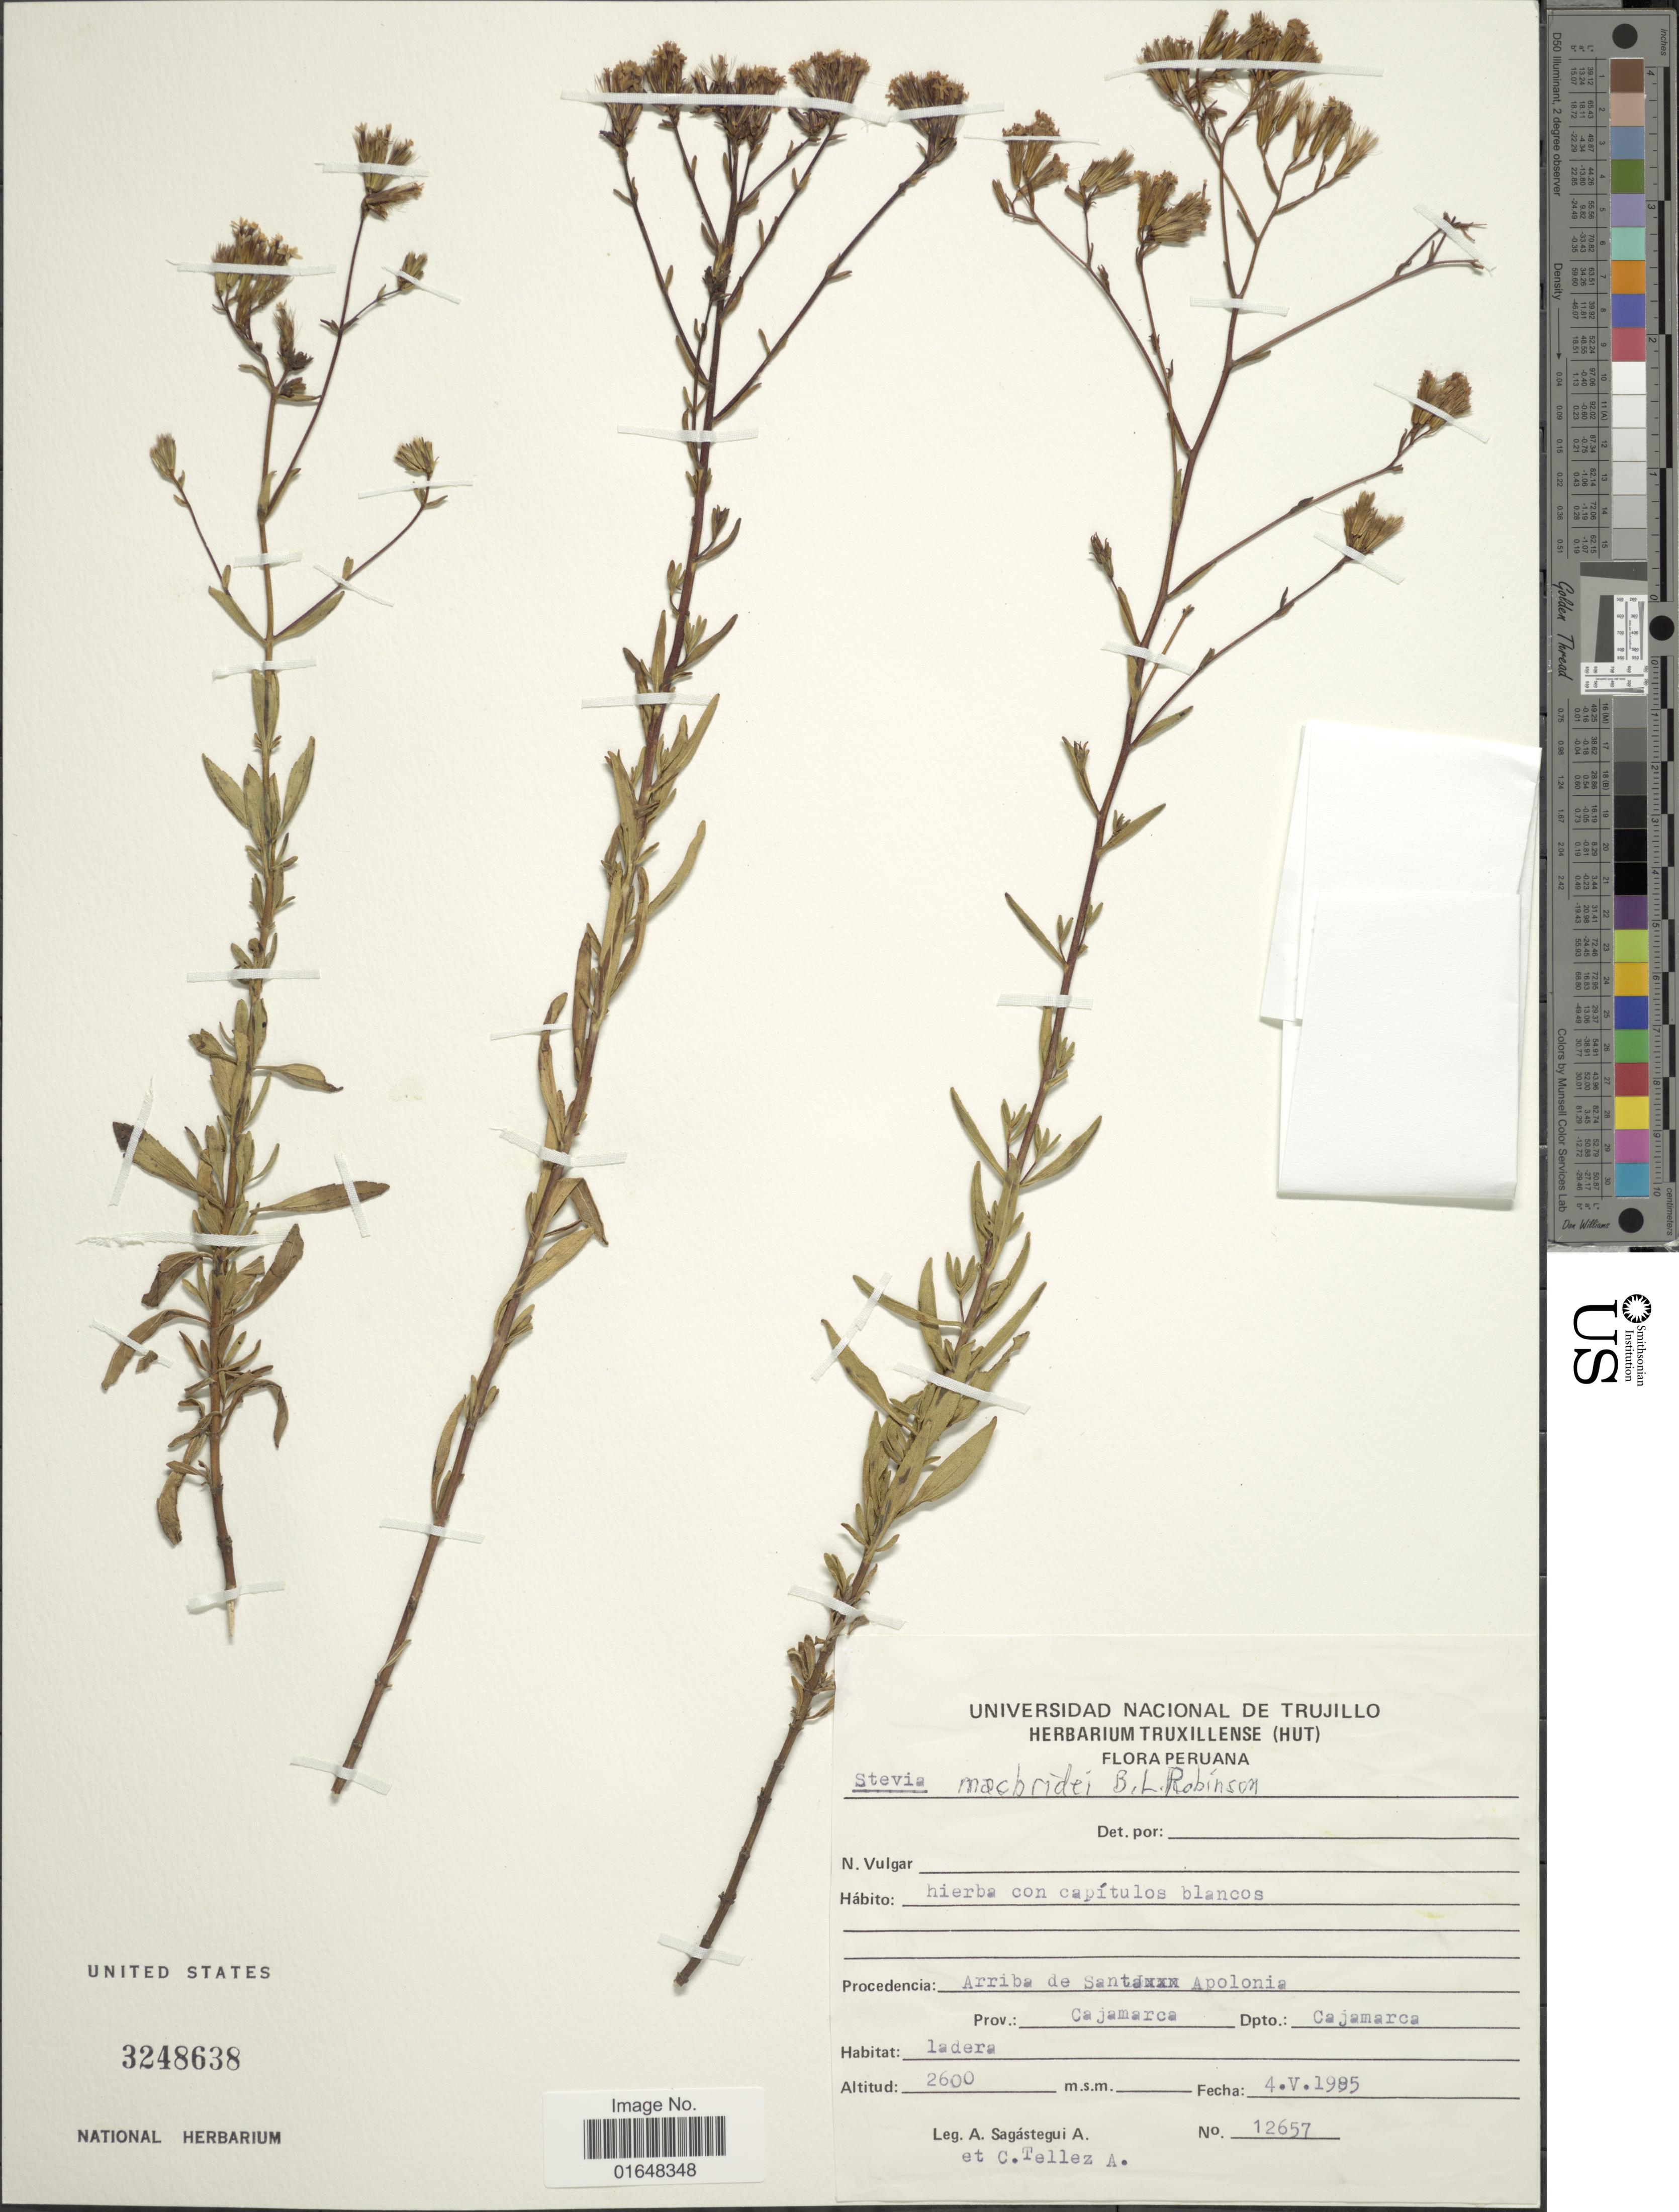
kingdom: Plantae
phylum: Tracheophyta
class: Magnoliopsida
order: Asterales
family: Asteraceae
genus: Stevia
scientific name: Stevia macbridei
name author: B.L. Rob.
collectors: A. Sagástegui A. & C. Tellez-A.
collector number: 12657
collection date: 1985-05-04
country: Peru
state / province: Cajamarca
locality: Arriba de Santa Apolonia. Prov.; Cajamarca. Dpto.: Cajamarca.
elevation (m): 2600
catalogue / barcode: US 3248638